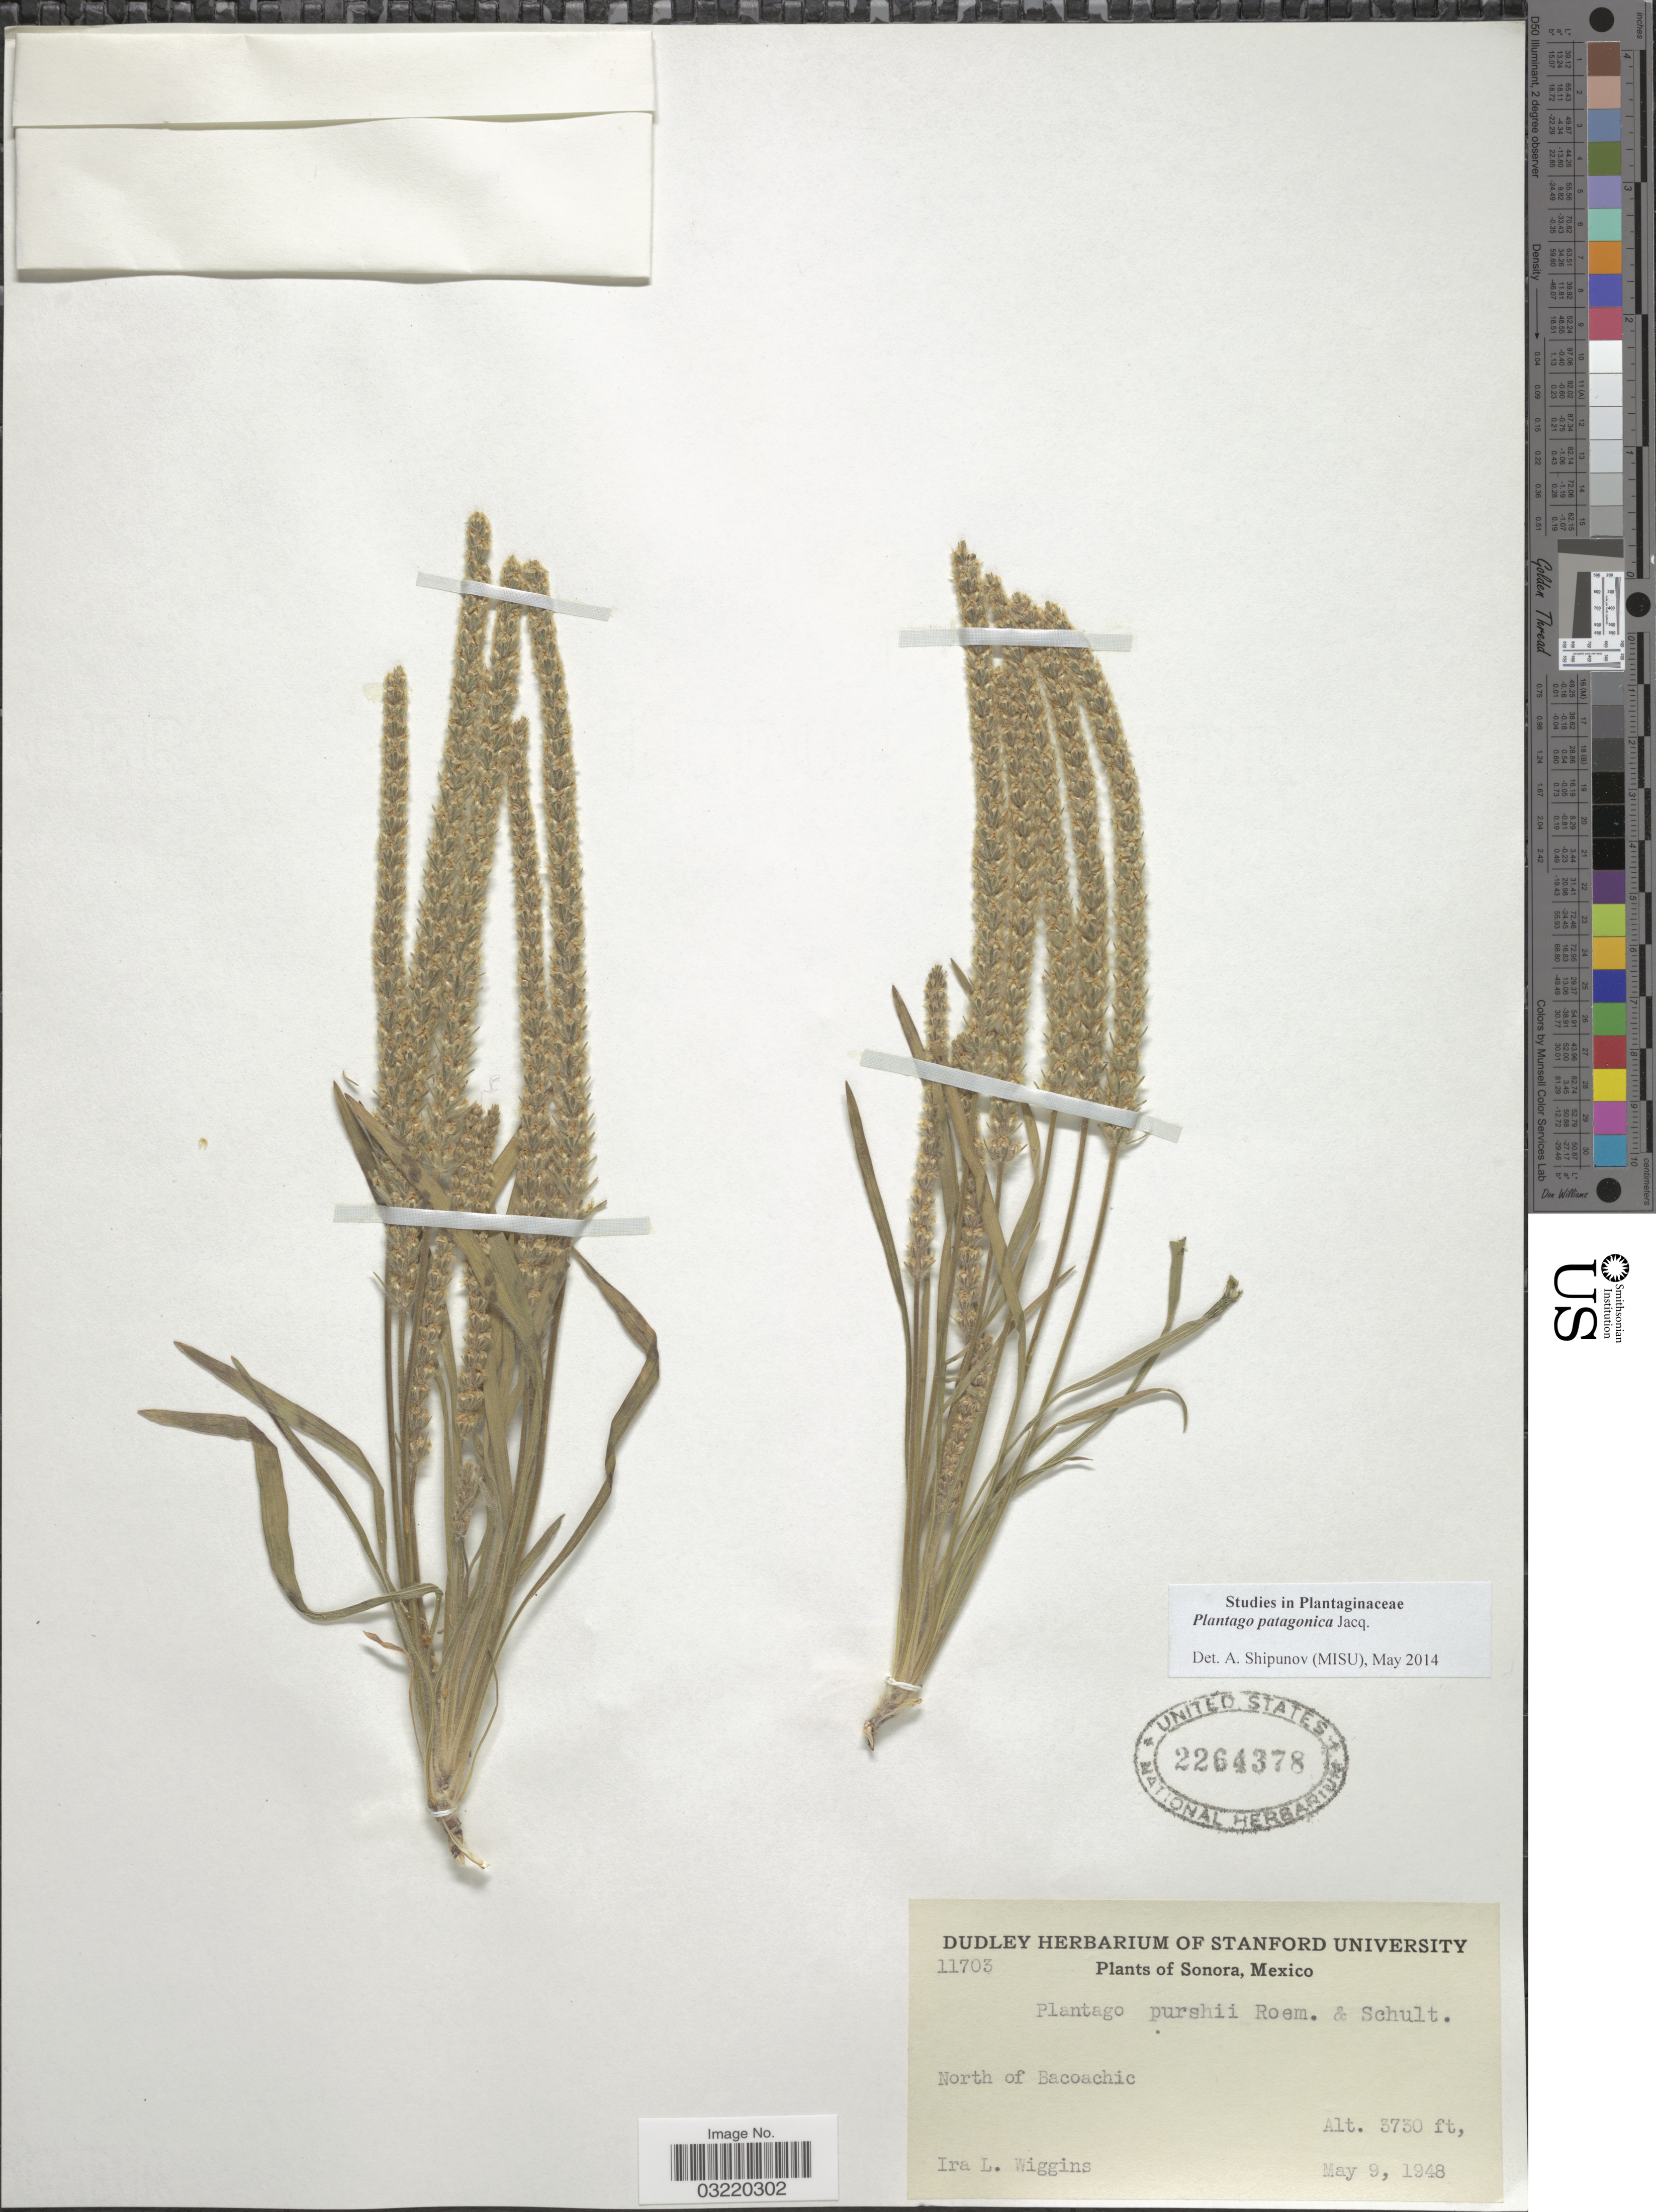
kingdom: Plantae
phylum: Tracheophyta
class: Magnoliopsida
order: Lamiales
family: Plantaginaceae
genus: Plantago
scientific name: Plantago patagonica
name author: Jacq.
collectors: I. L. Wiggins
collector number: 11703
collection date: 1948-05-09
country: Mexico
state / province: Sonora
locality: North of Bacoachic.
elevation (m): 1137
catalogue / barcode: US 2264378